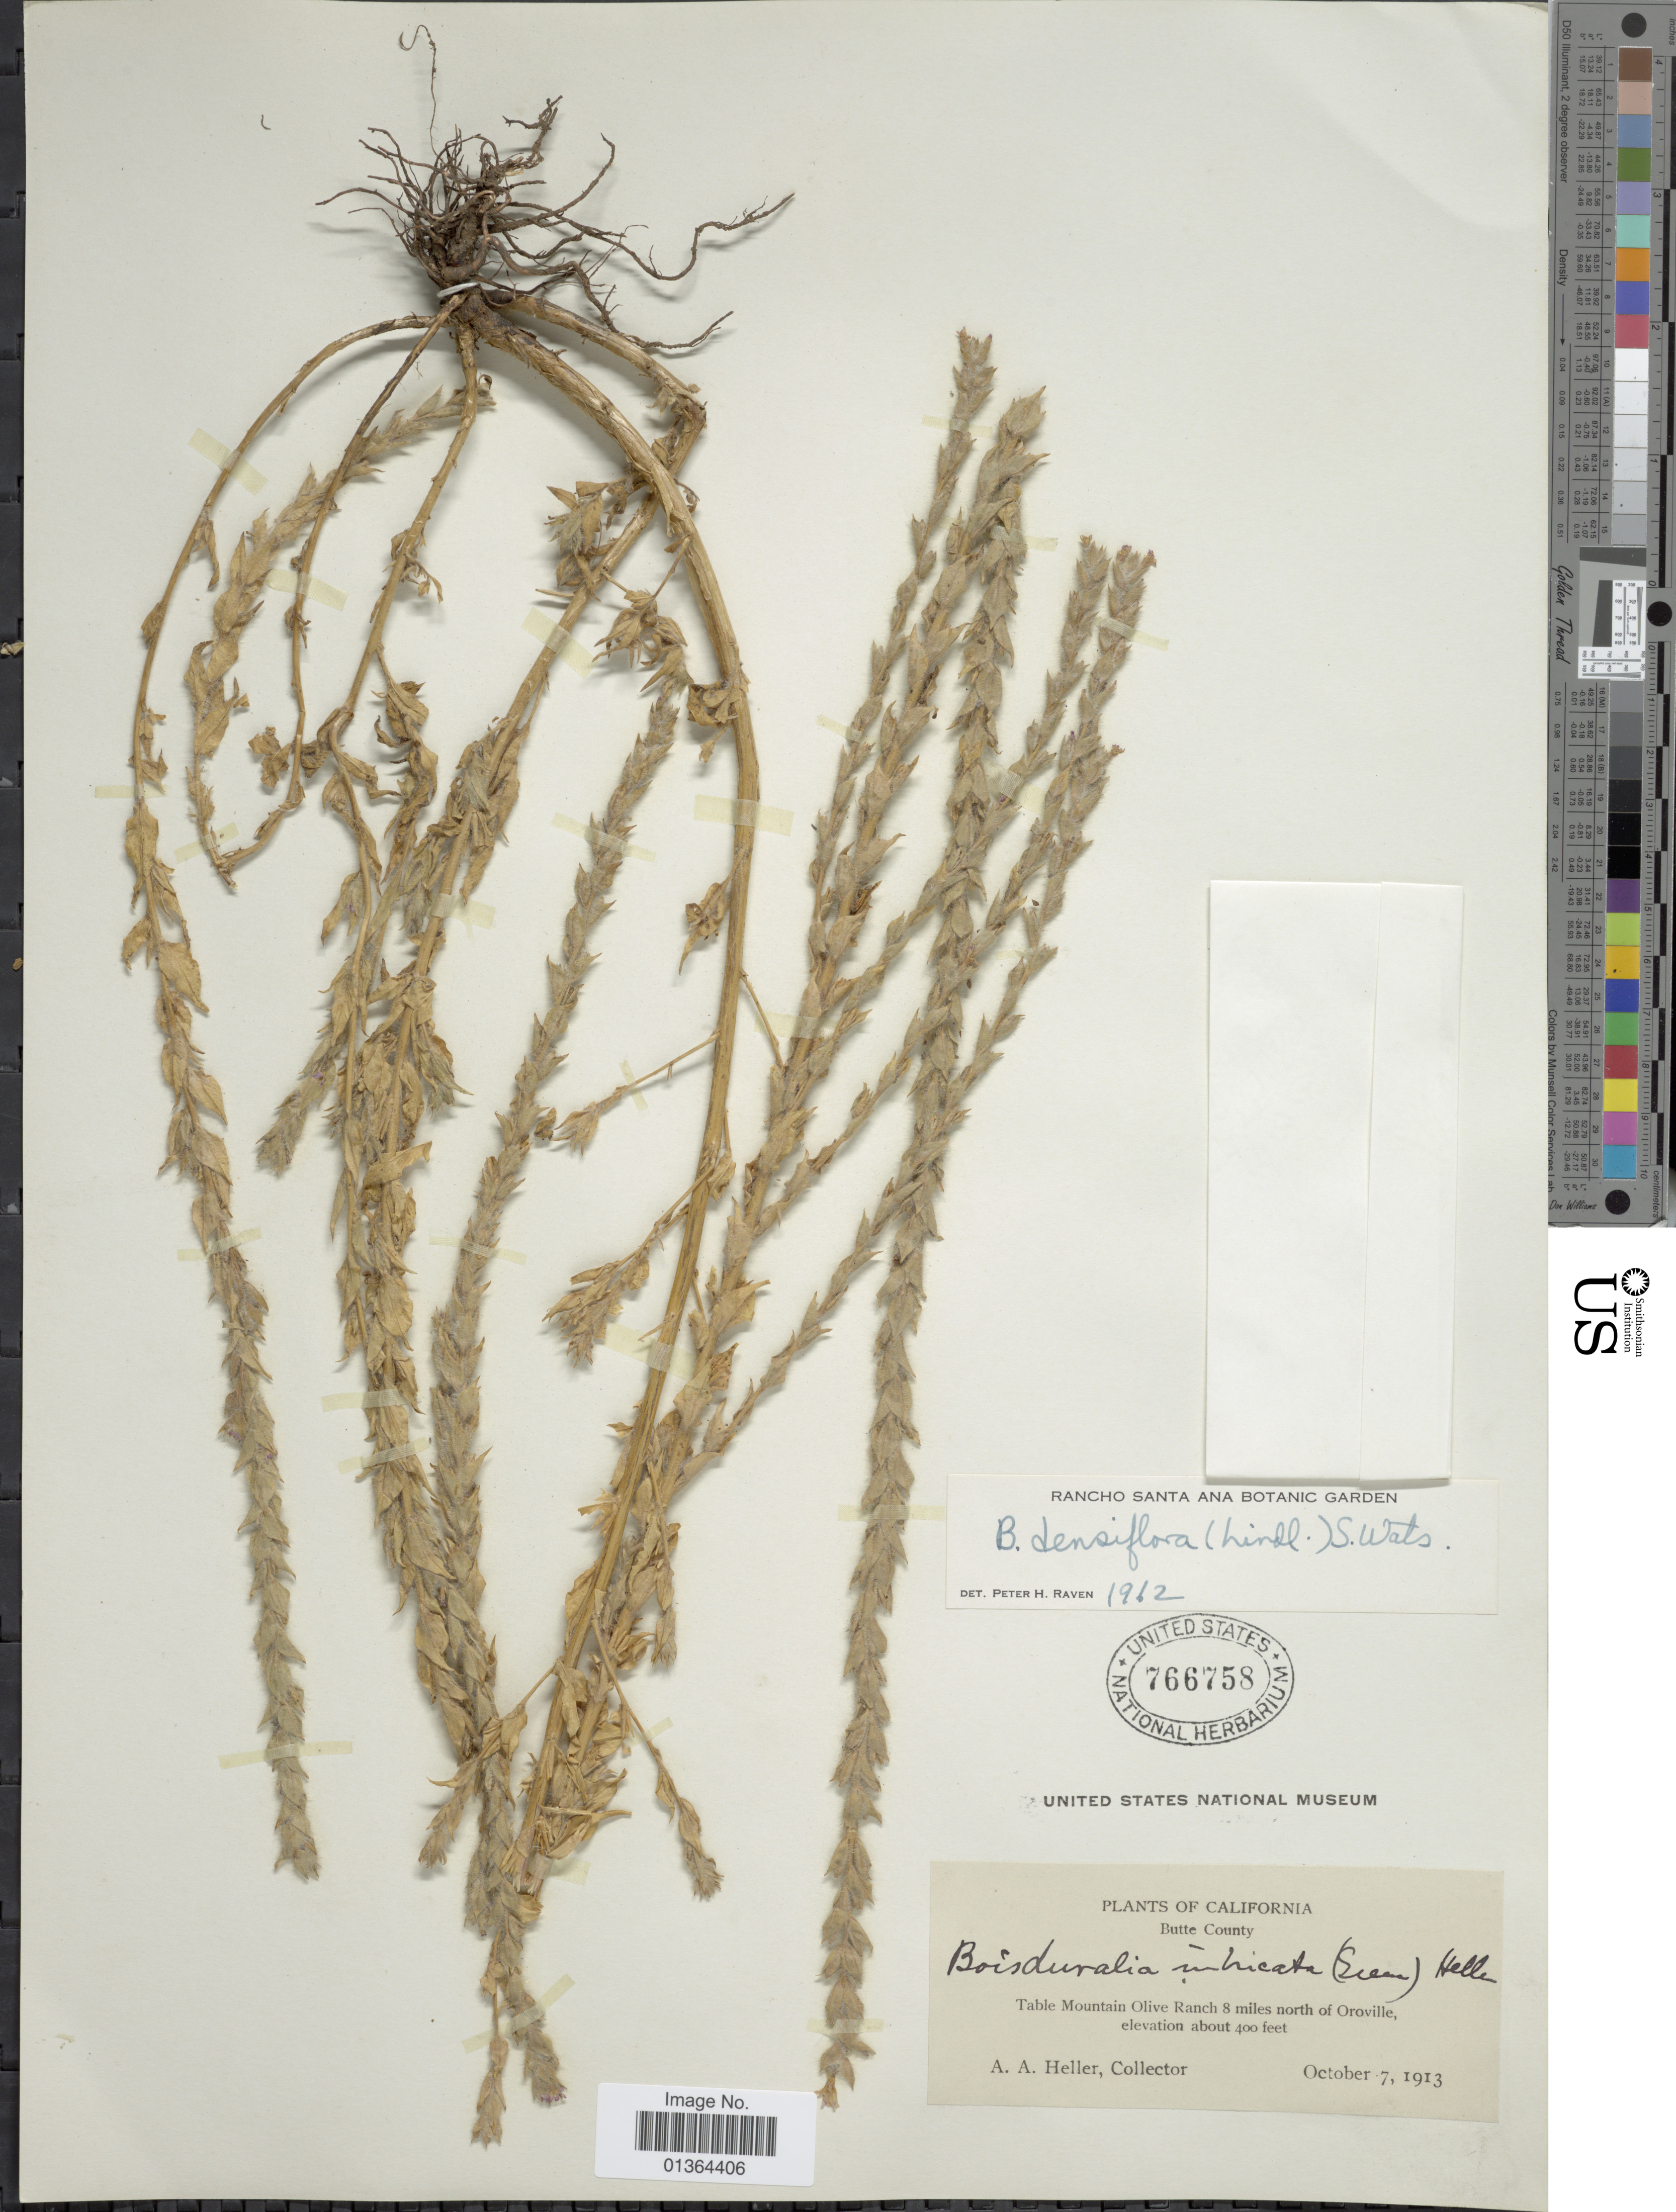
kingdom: Plantae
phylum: Tracheophyta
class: Magnoliopsida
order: Myrtales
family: Onagraceae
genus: Epilobium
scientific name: Epilobium densiflorum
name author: (Lindl.) Hoch & P.H. Raven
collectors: A. A. Heller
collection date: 1913-10-07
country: United States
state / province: California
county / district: Butte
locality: Butte County, Table mountain Olive Ranch 8 miles north of Oroville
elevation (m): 122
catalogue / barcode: US 766758